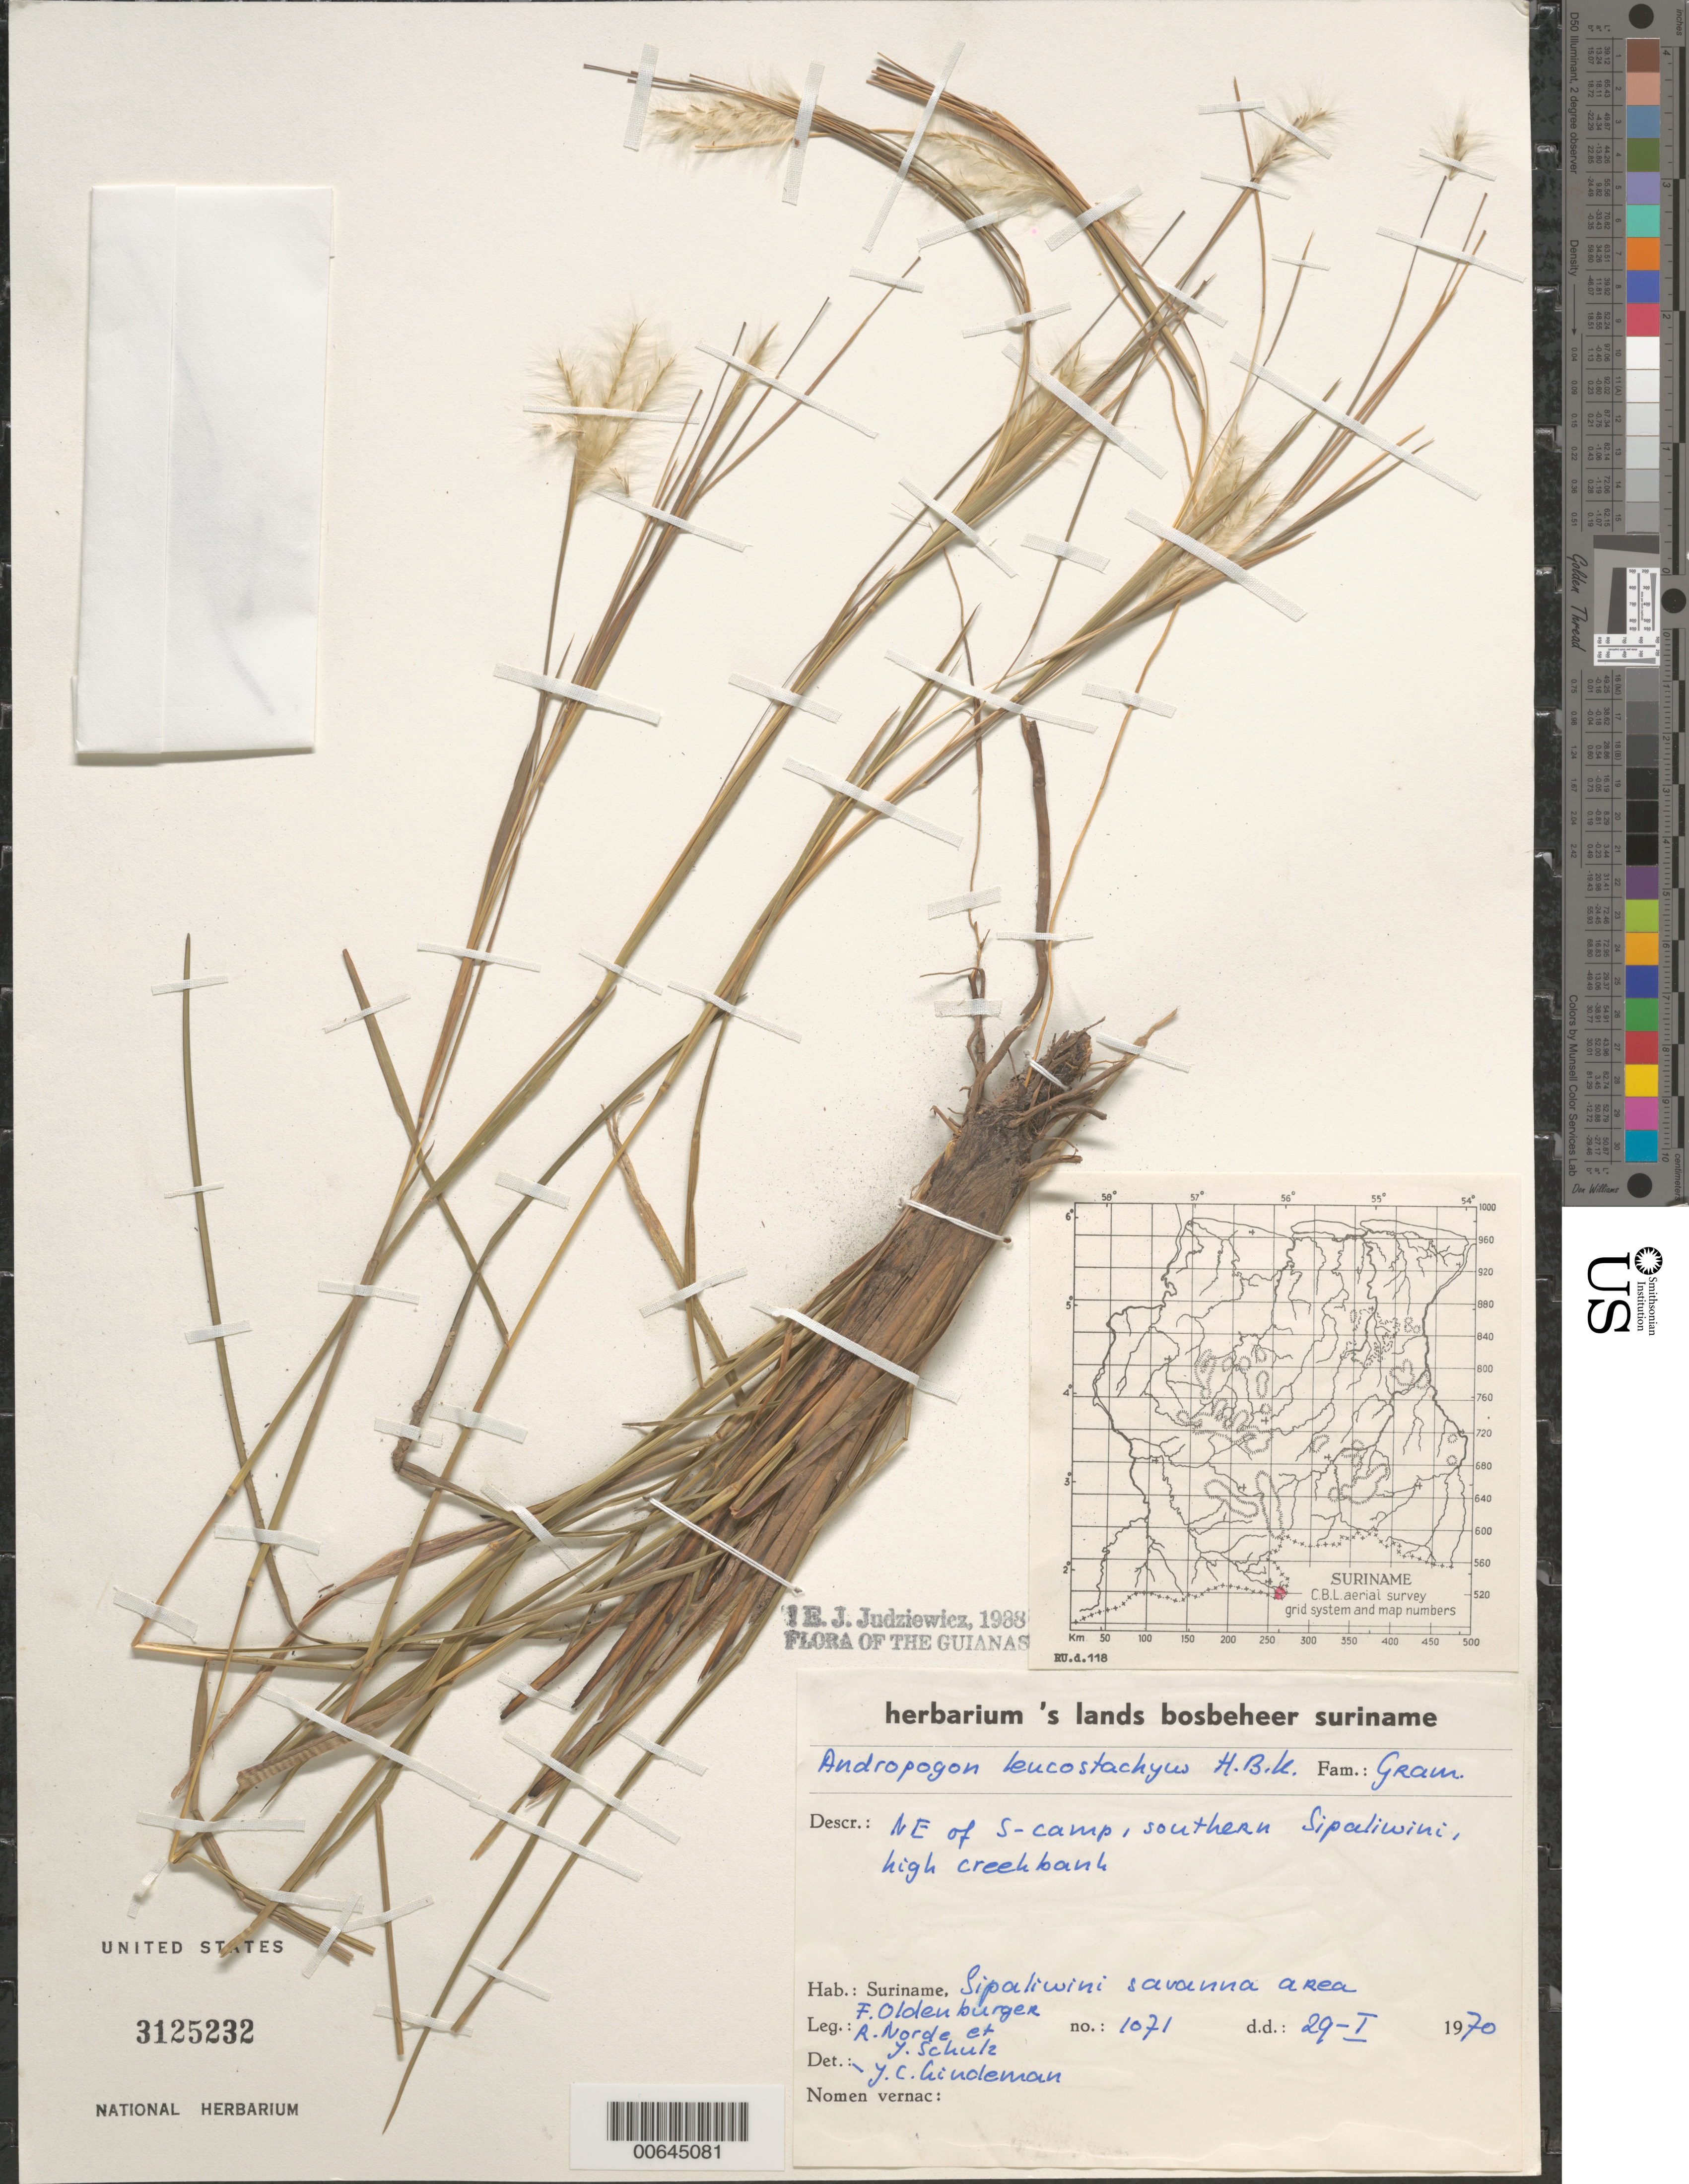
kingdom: Plantae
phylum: Tracheophyta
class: Liliopsida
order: Poales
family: Poaceae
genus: Andropogon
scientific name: Andropogon leucostachyus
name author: Kunth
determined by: Judziewicz, E. J.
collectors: F. Oldenburger, R. Norde & J. P. Schulz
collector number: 1071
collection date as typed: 29-Jan-70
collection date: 1970-01-29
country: Suriname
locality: Sipaliwini Savanna, southern part, Brazilian frontier, NE of S camp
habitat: High creekbank.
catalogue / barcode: US 3125232